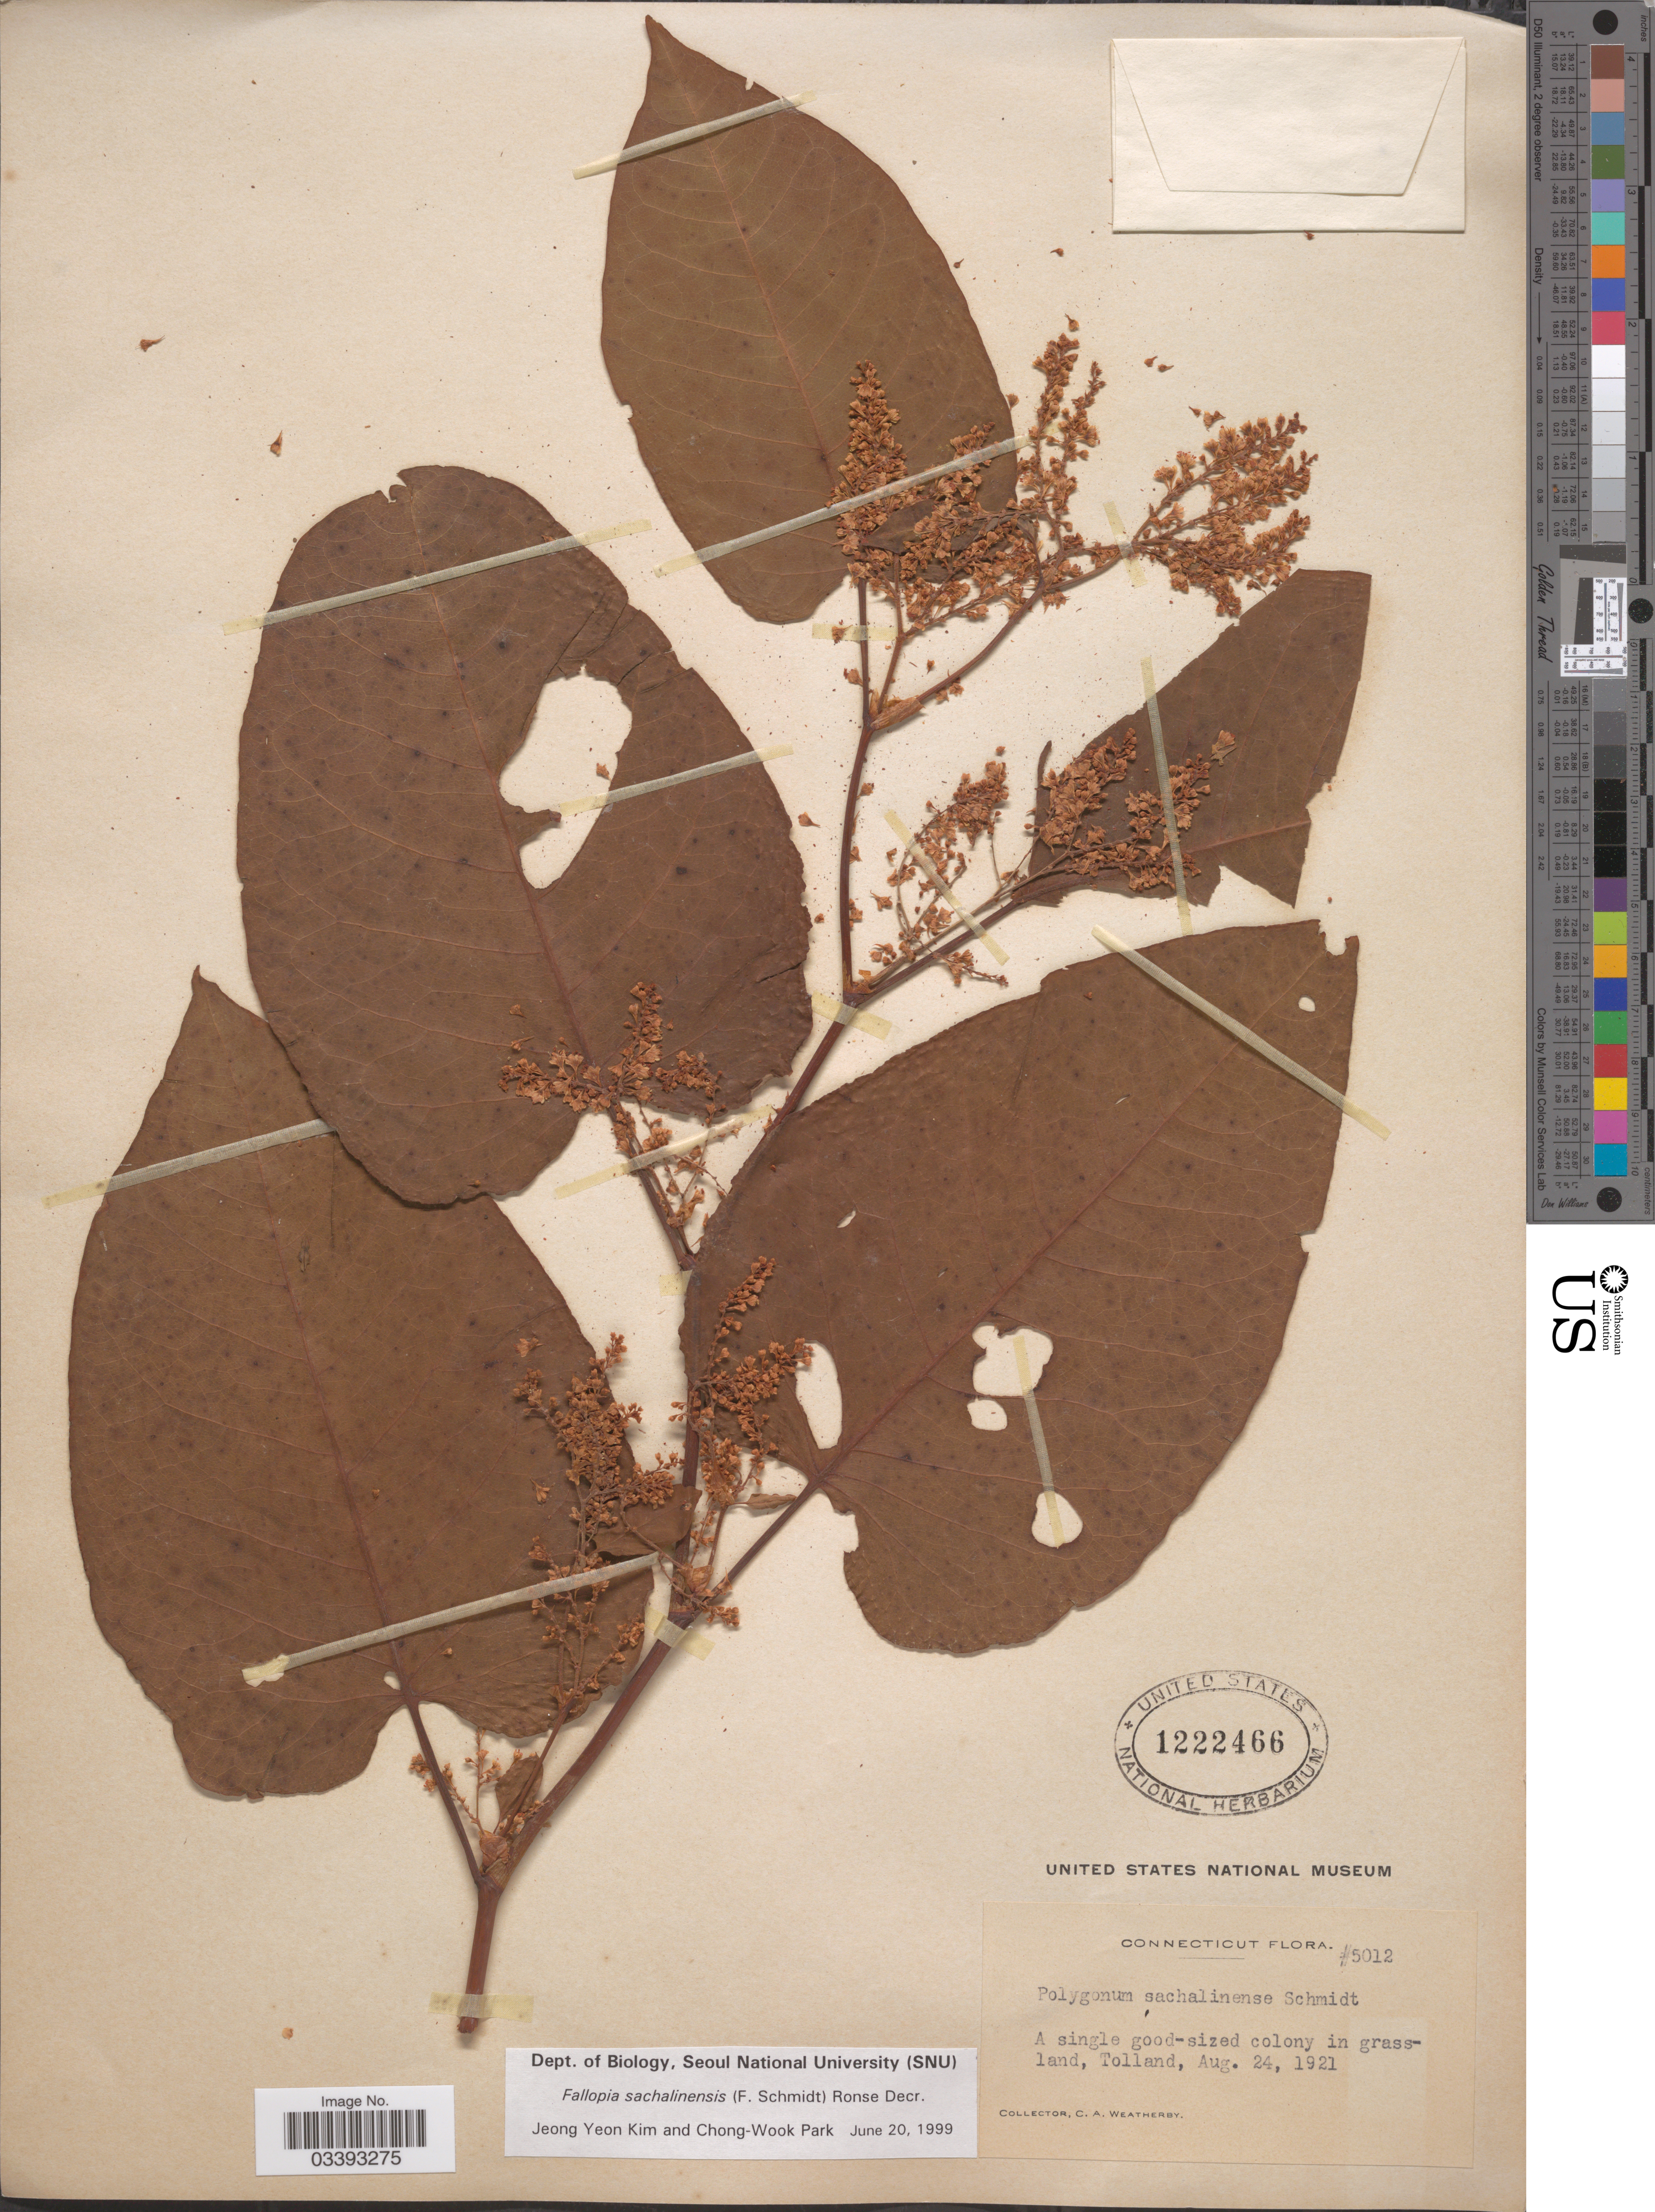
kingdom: Plantae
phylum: Tracheophyta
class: Magnoliopsida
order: Caryophyllales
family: Polygonaceae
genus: Reynoutria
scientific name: Reynoutria sachalinensis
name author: (F. Schmidt) Nakai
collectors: C. A. Weatherby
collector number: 5012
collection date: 1921-08-24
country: United States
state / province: Connecticut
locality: A single good-sized colony in grassland, Tolland.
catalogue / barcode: US 1222466